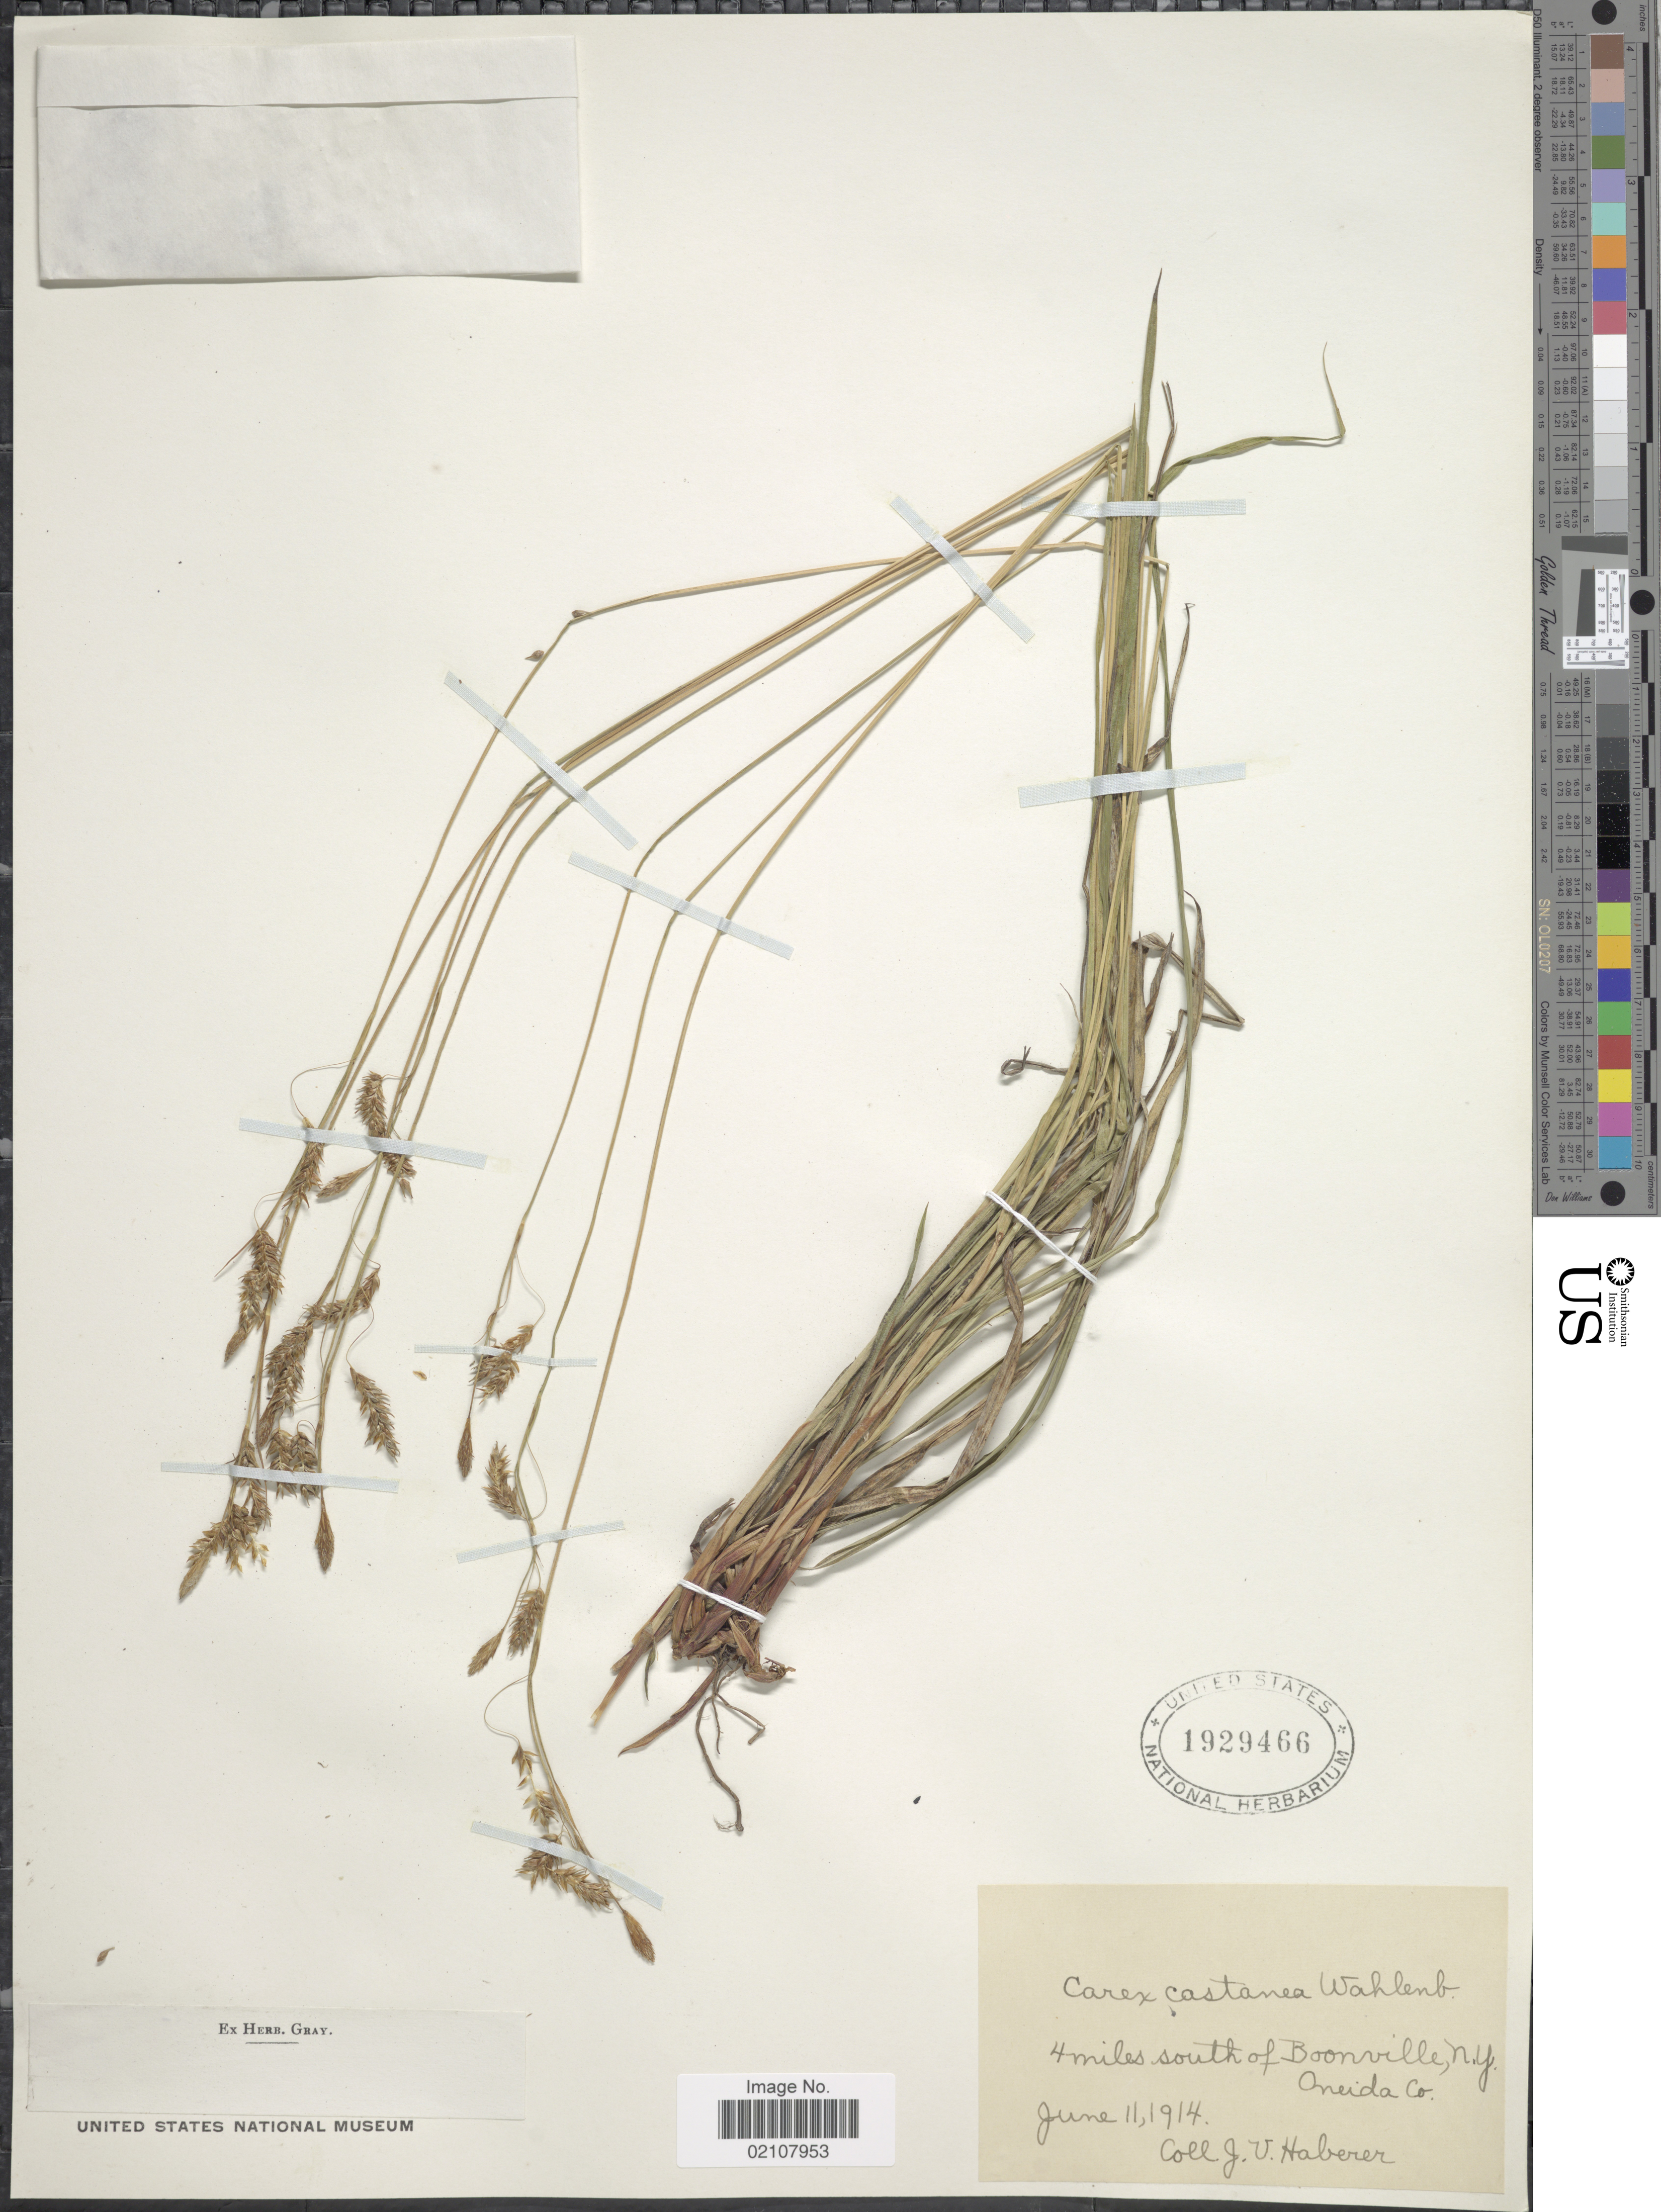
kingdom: Plantae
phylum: Tracheophyta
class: Liliopsida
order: Poales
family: Cyperaceae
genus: Carex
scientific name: Carex castanea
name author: Wahlenb.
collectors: J. V. Haberer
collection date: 1914-06-11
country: United States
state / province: New York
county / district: Oneida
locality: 4 miles south of Boonville, Oneida Co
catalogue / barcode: US 1929466